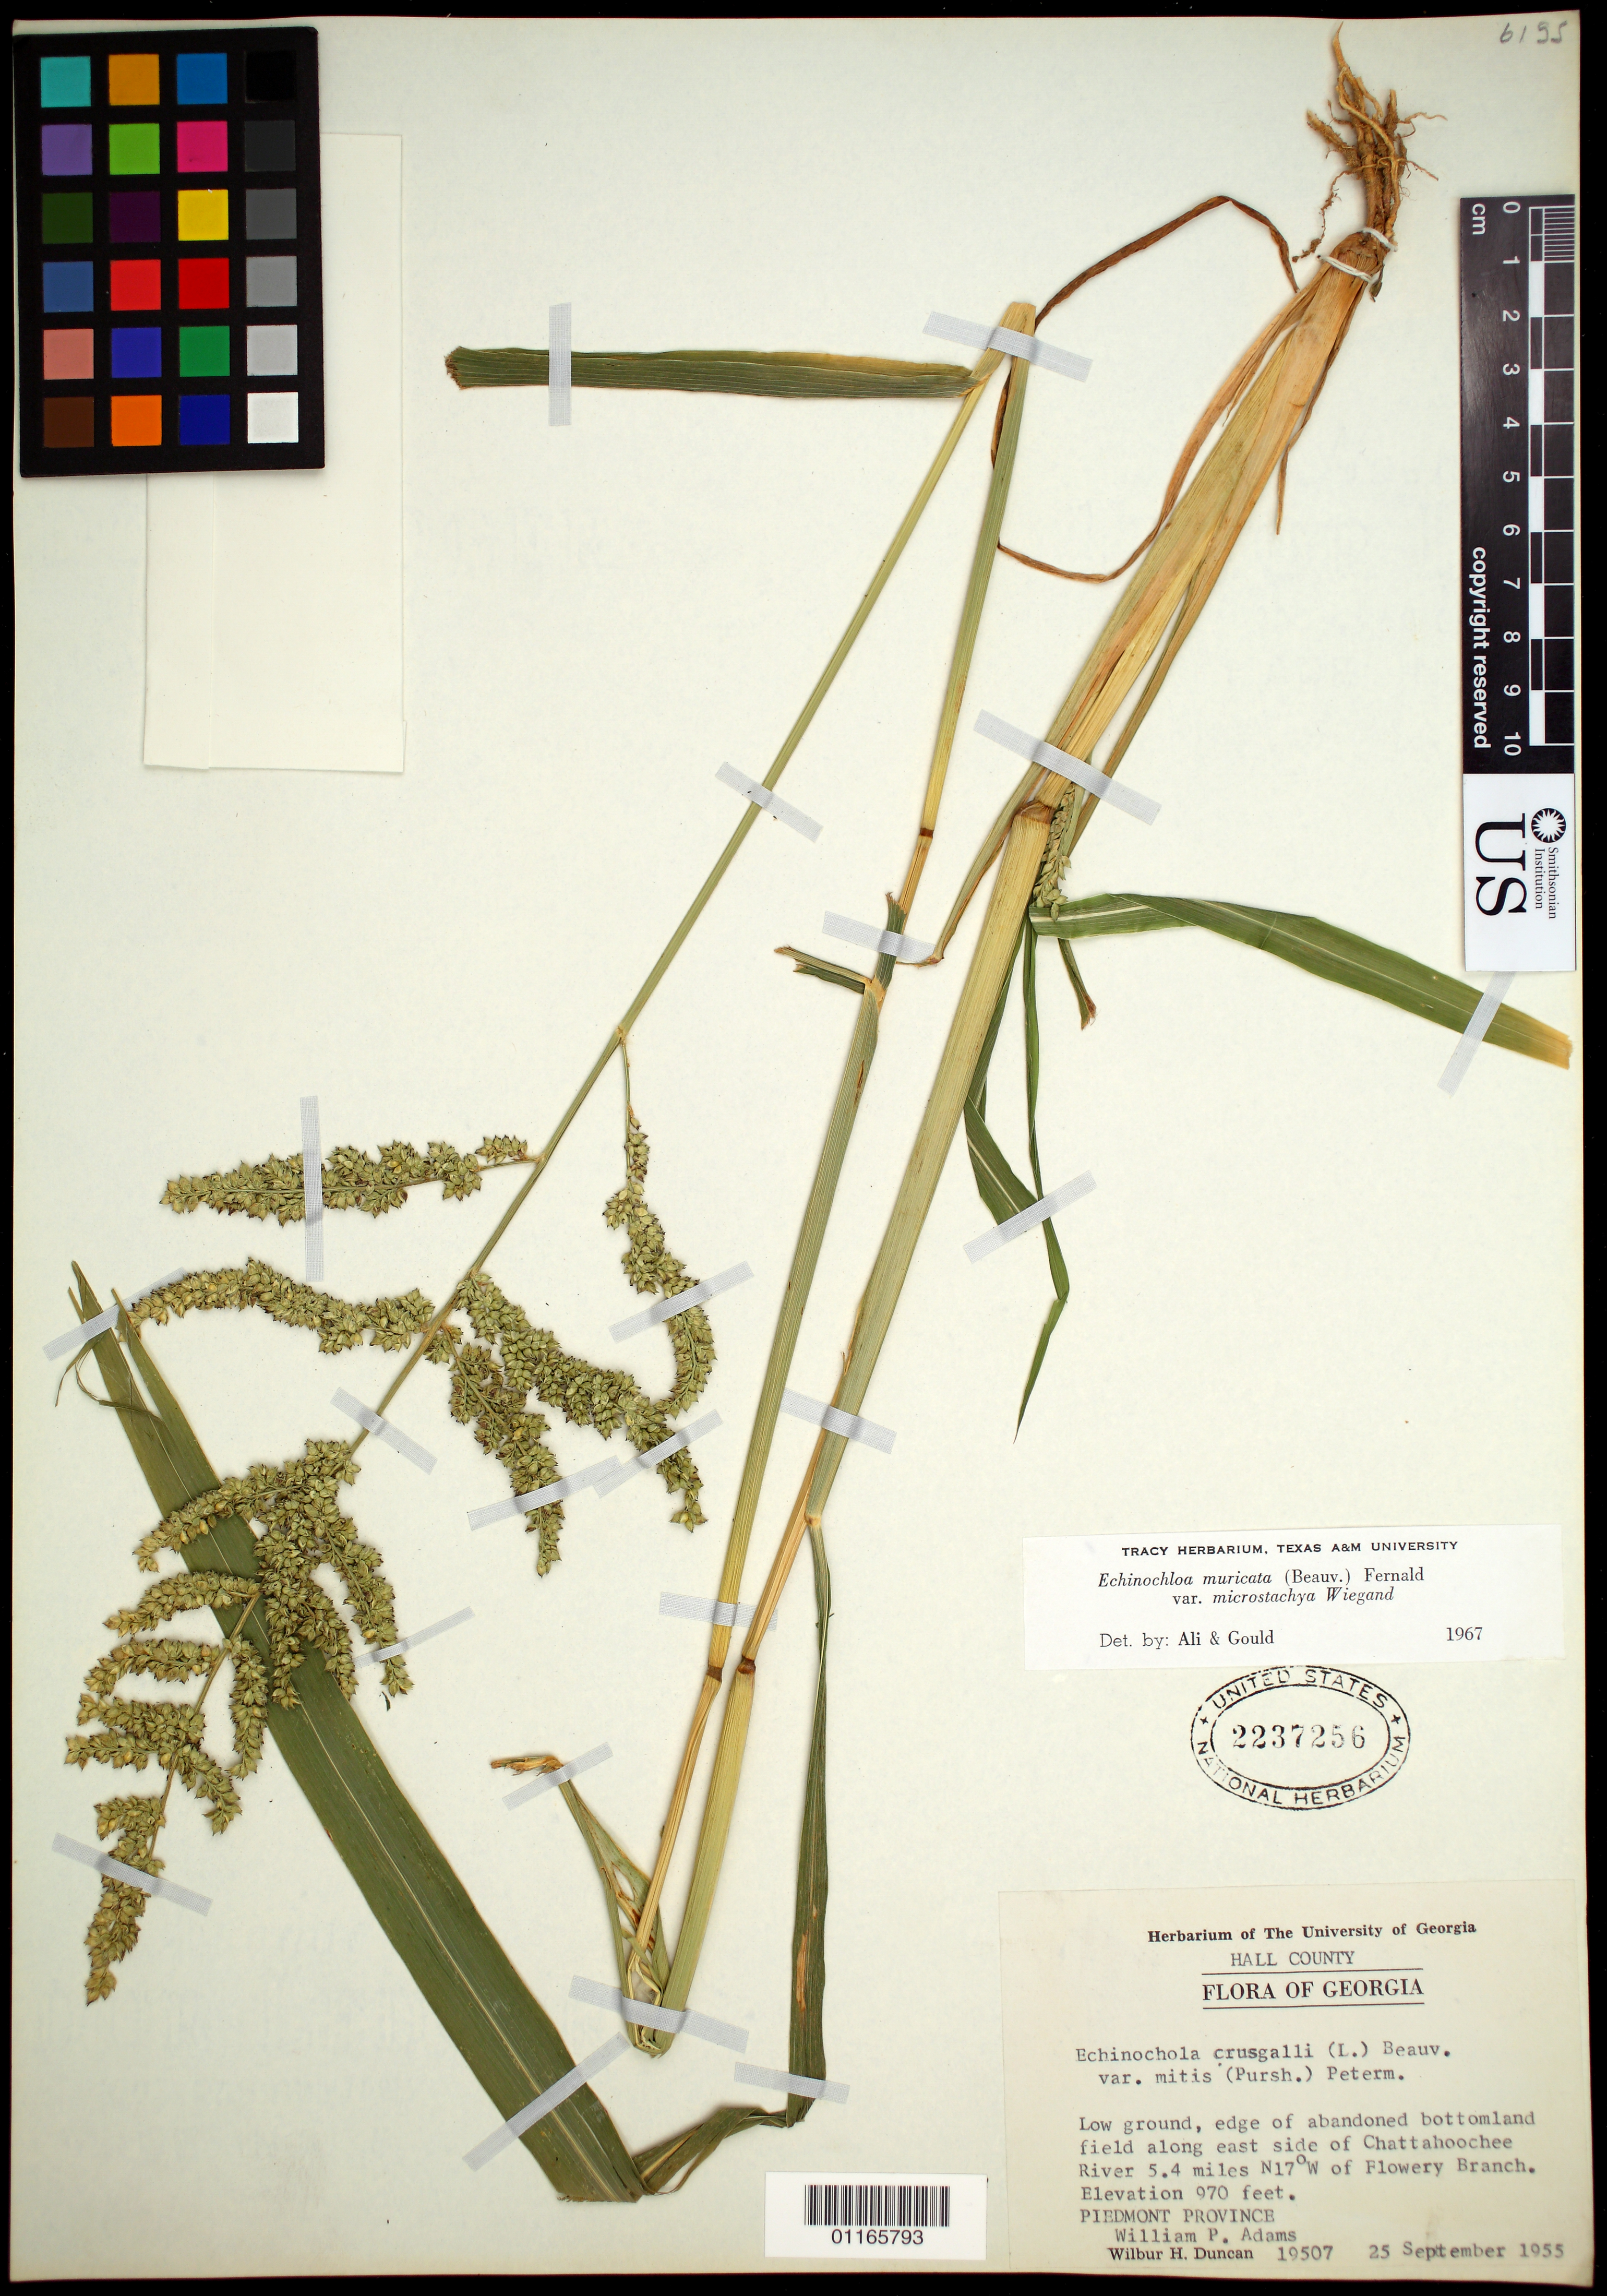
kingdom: Plantae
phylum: Tracheophyta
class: Liliopsida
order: Poales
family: Poaceae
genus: Echinochloa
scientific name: Echinochloa muricata var. microstachya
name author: Wiegand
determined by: Ali, M. A.; Gould, F. W.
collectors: W. H. Duncan & W. P. Adams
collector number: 19507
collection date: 1955-09-25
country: United States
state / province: Georgia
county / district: Hall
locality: Edge of abandoned bottomland field along east side of Chattahoochee River 5.4 miles N 17 degrees W of Flowery Branch. Piedmont Province.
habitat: Low ground, edge of abandoned bottomland field.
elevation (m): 296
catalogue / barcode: US 2237256